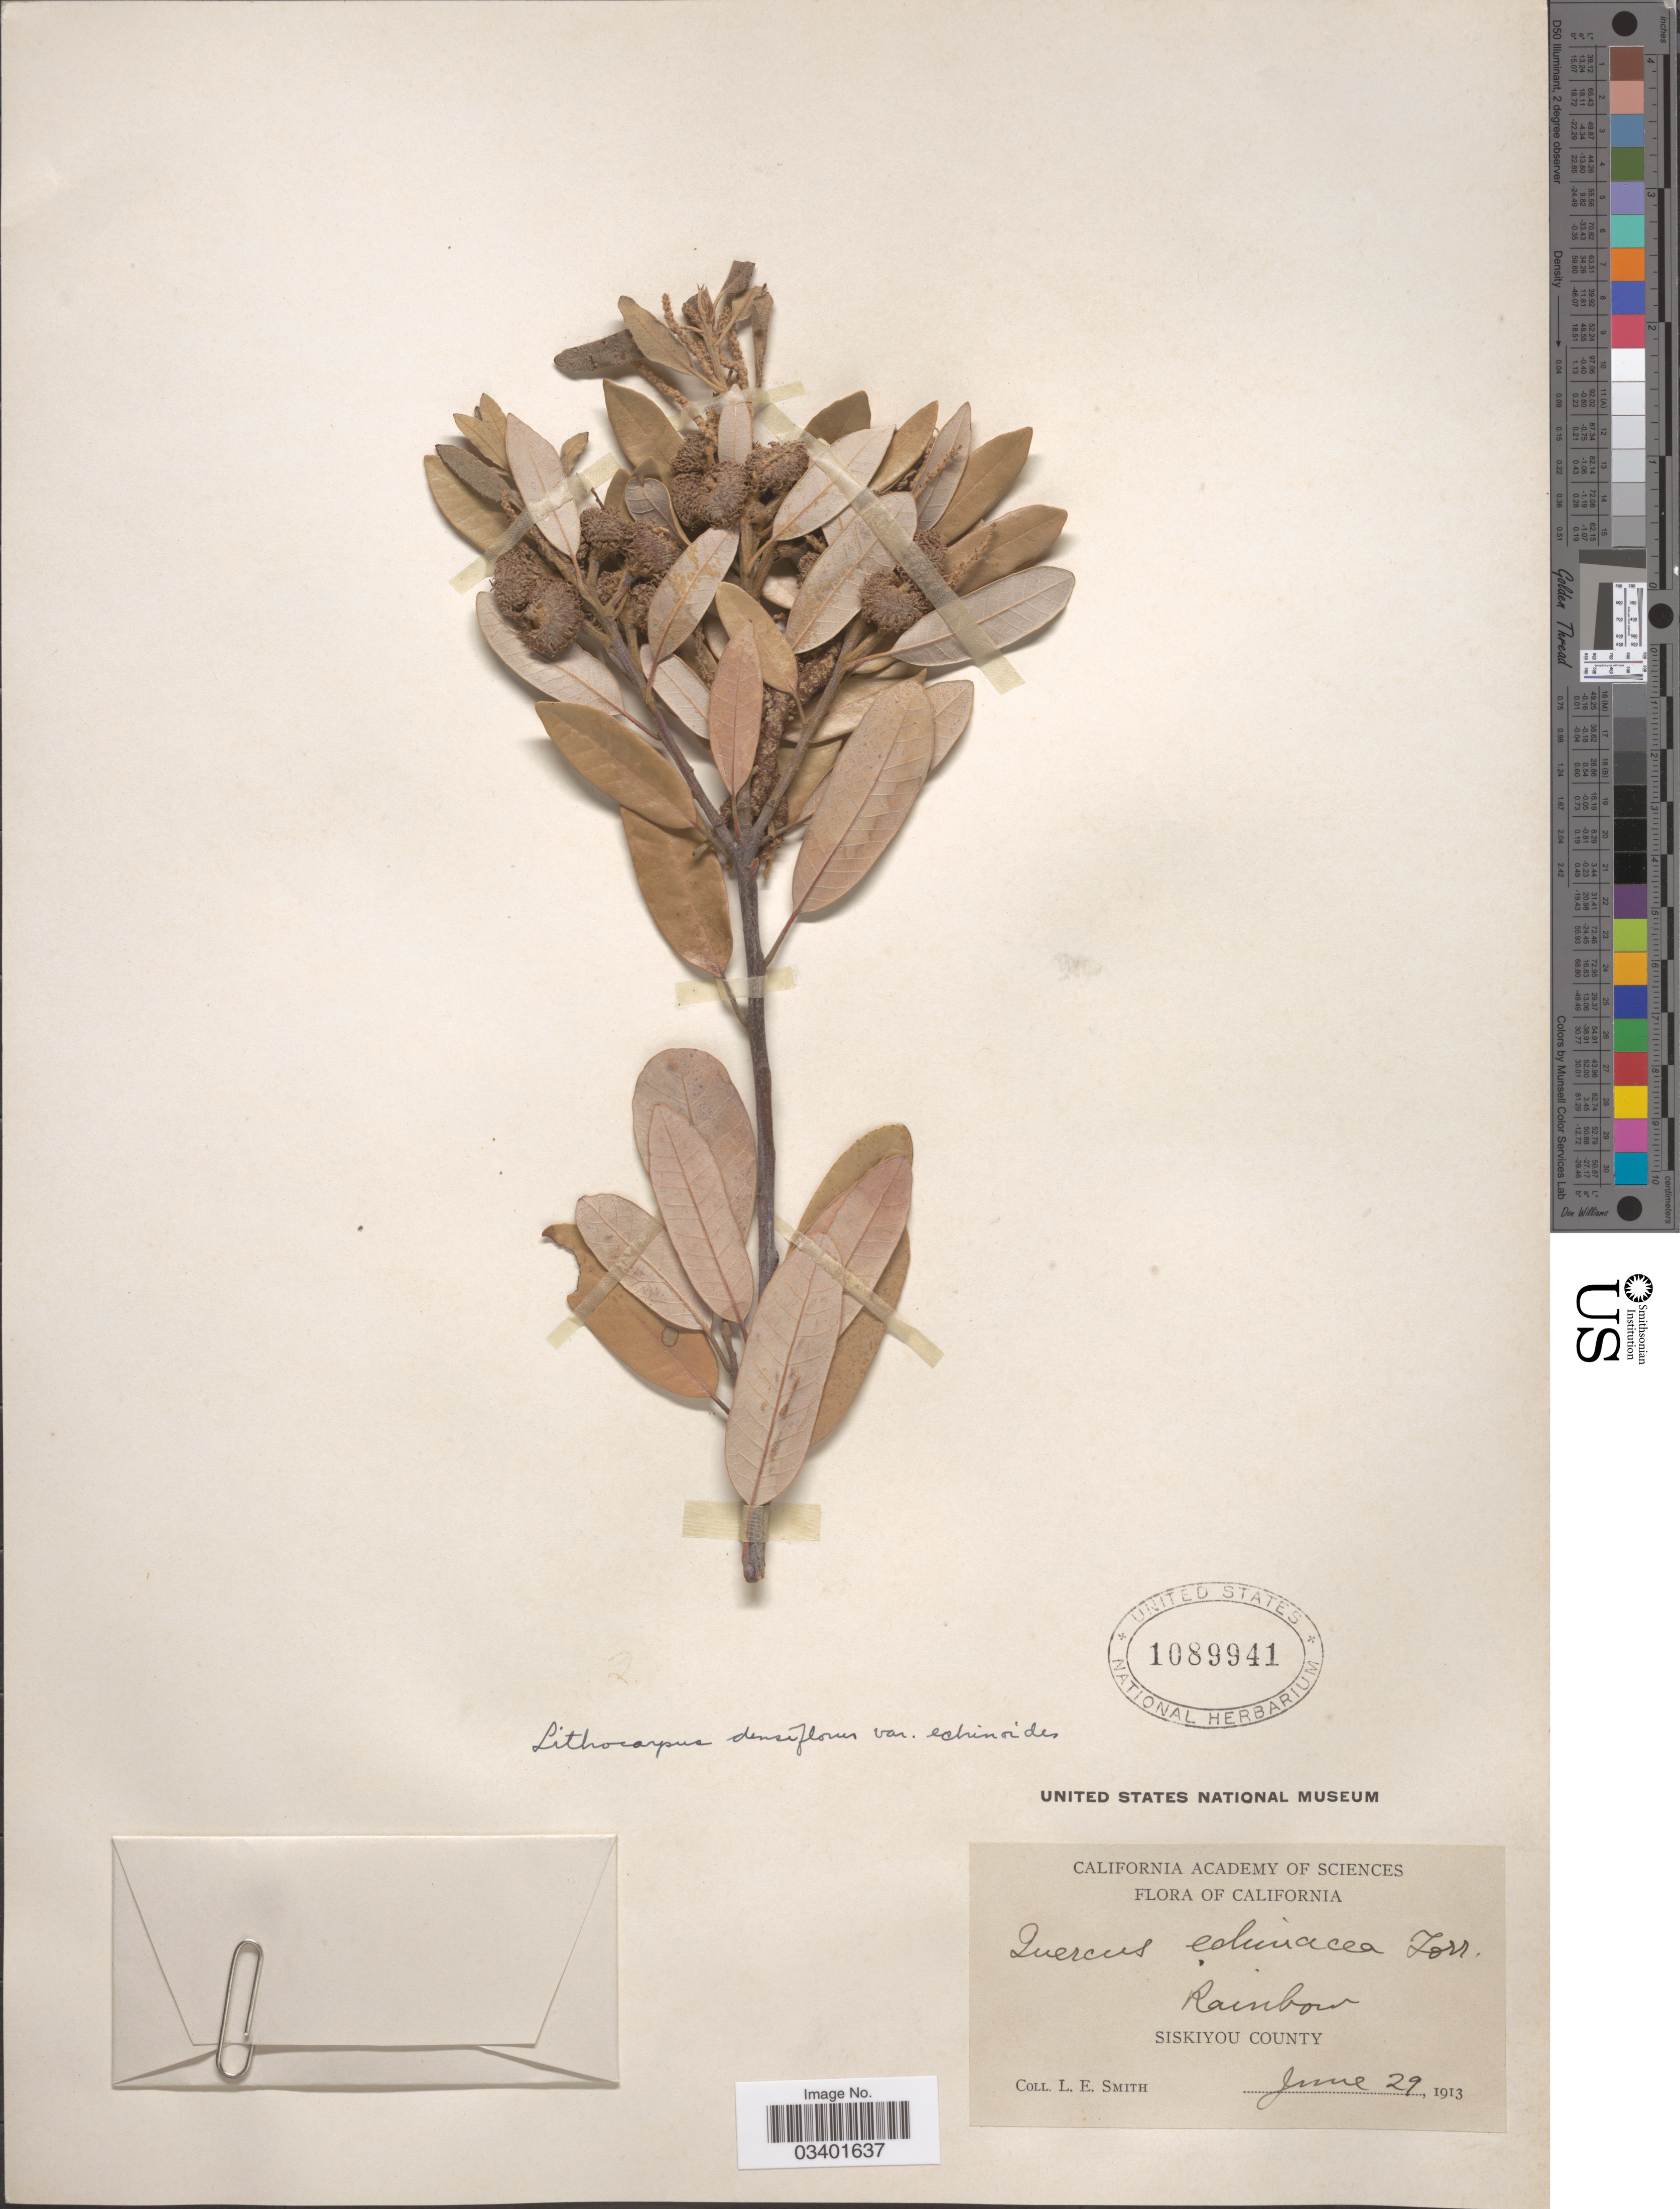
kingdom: Plantae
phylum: Tracheophyta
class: Magnoliopsida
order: Fagales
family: Fagaceae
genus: Notholithocarpus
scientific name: Notholithocarpus densiflorus var. echinoides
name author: (R. Br.ter) P. S. Manos et al.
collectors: L. E. Smith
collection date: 1913-06-29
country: United States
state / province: California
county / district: Siskiyou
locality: Rainbow Siskiyou County.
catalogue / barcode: US 1089941